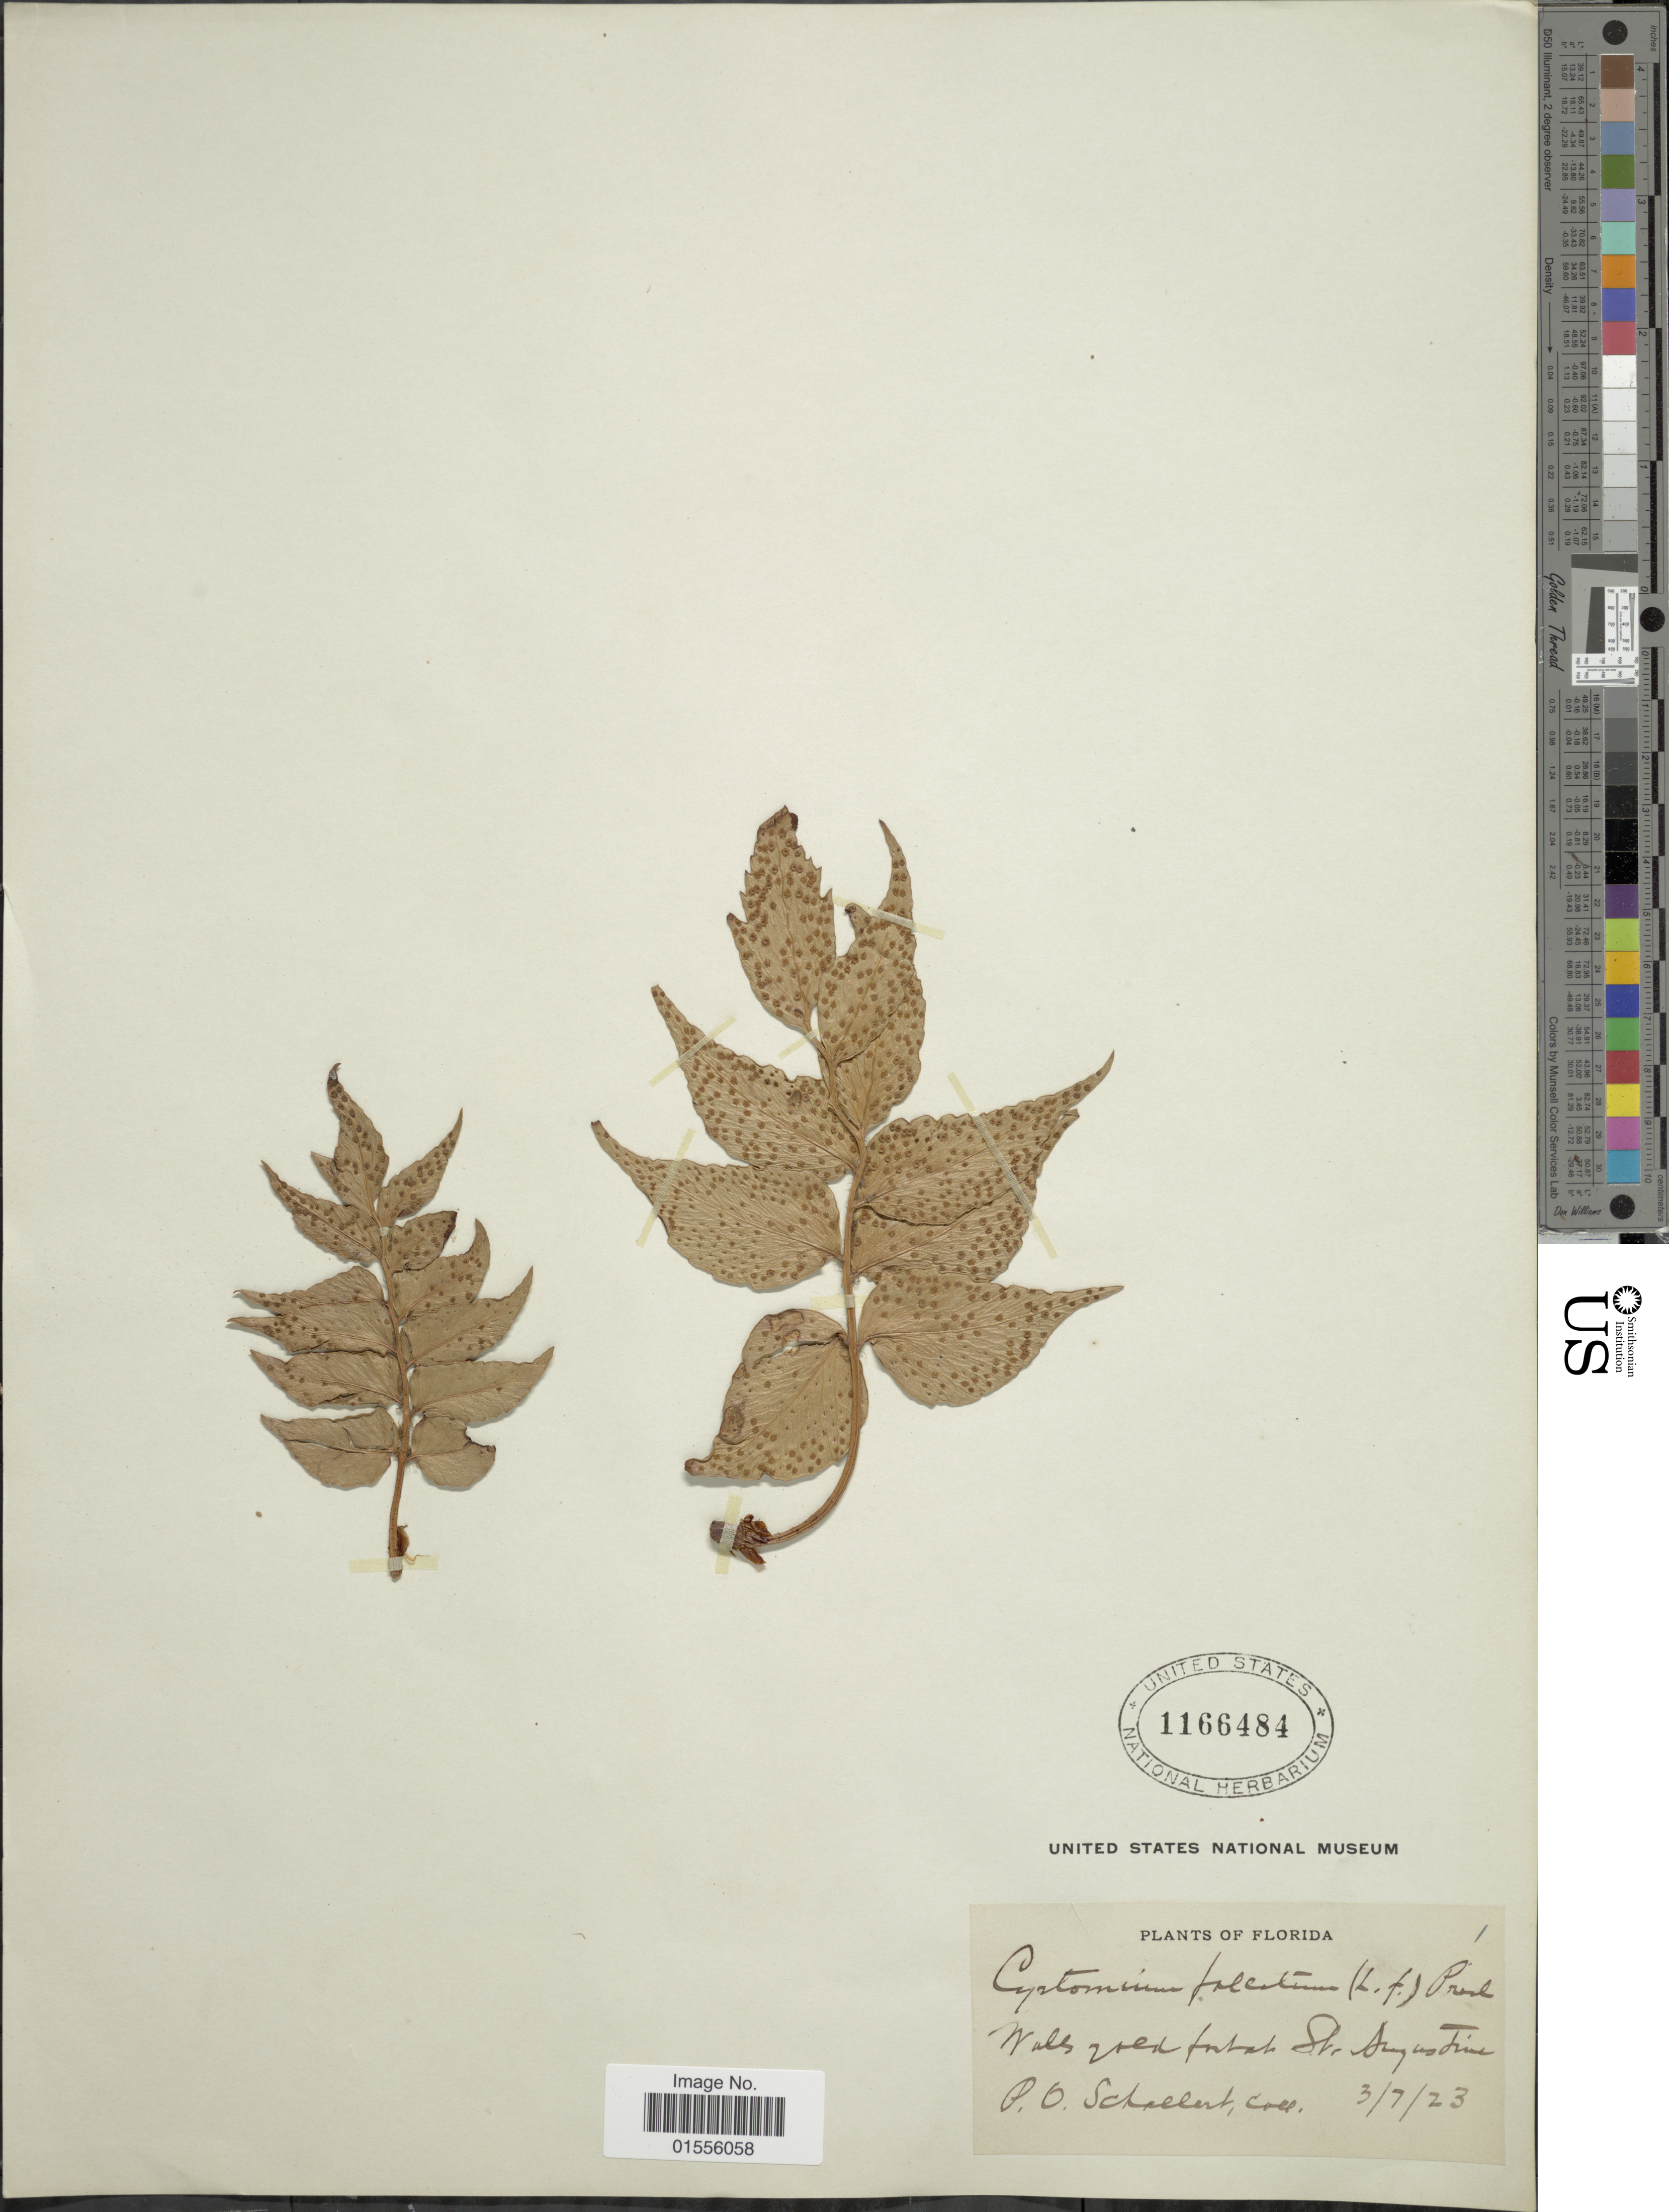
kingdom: Plantae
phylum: Tracheophyta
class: Polypodiopsida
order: Polypodiales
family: Dryopteridaceae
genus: Cyrtomium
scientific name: Cyrtomium falcatum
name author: (L. f.) C. Presl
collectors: P. Schallert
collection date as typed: Transcribed d/m/y: 7/3/23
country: United States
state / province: Florida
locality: Walls of old forest St Augustine.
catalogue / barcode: US 1166484